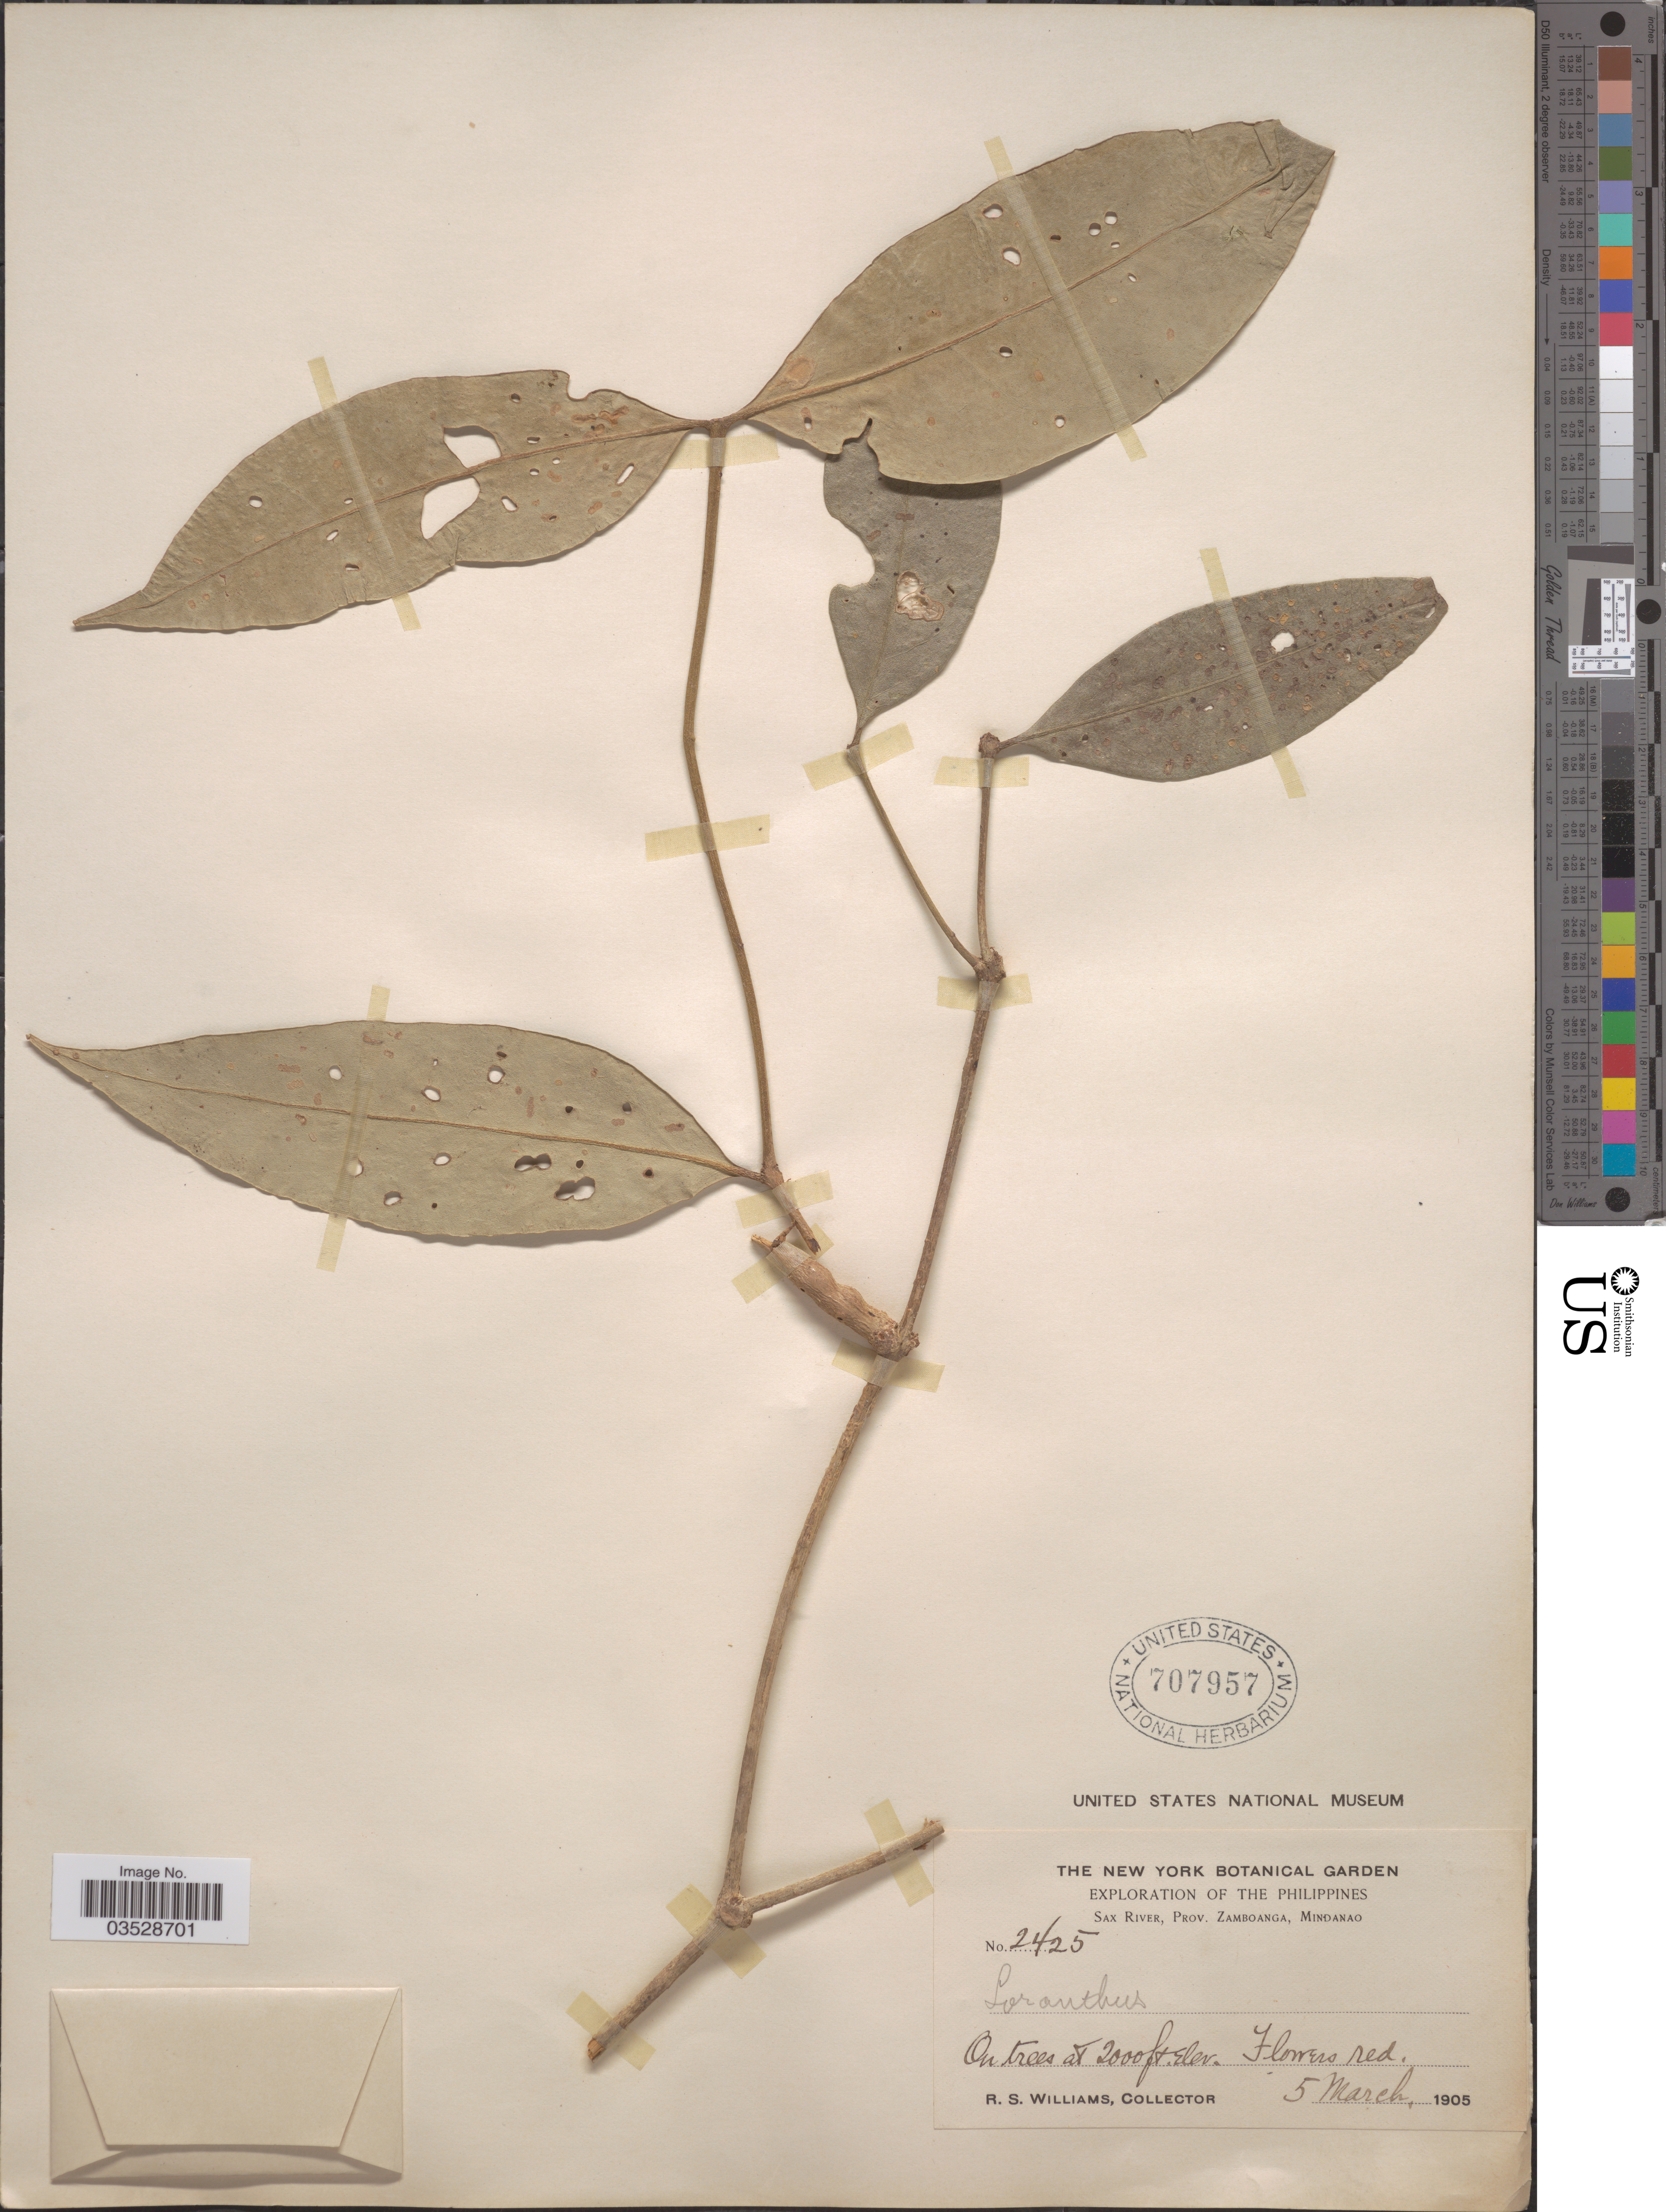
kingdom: Plantae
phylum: Tracheophyta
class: Magnoliopsida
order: Santalales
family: Loranthaceae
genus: Loranthus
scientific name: Loranthus sp.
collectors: R. S. Williams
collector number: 2425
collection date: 1905-03-05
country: Philippines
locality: Sax River, Prov. Zamboanga, Mindanao.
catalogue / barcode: US 707957